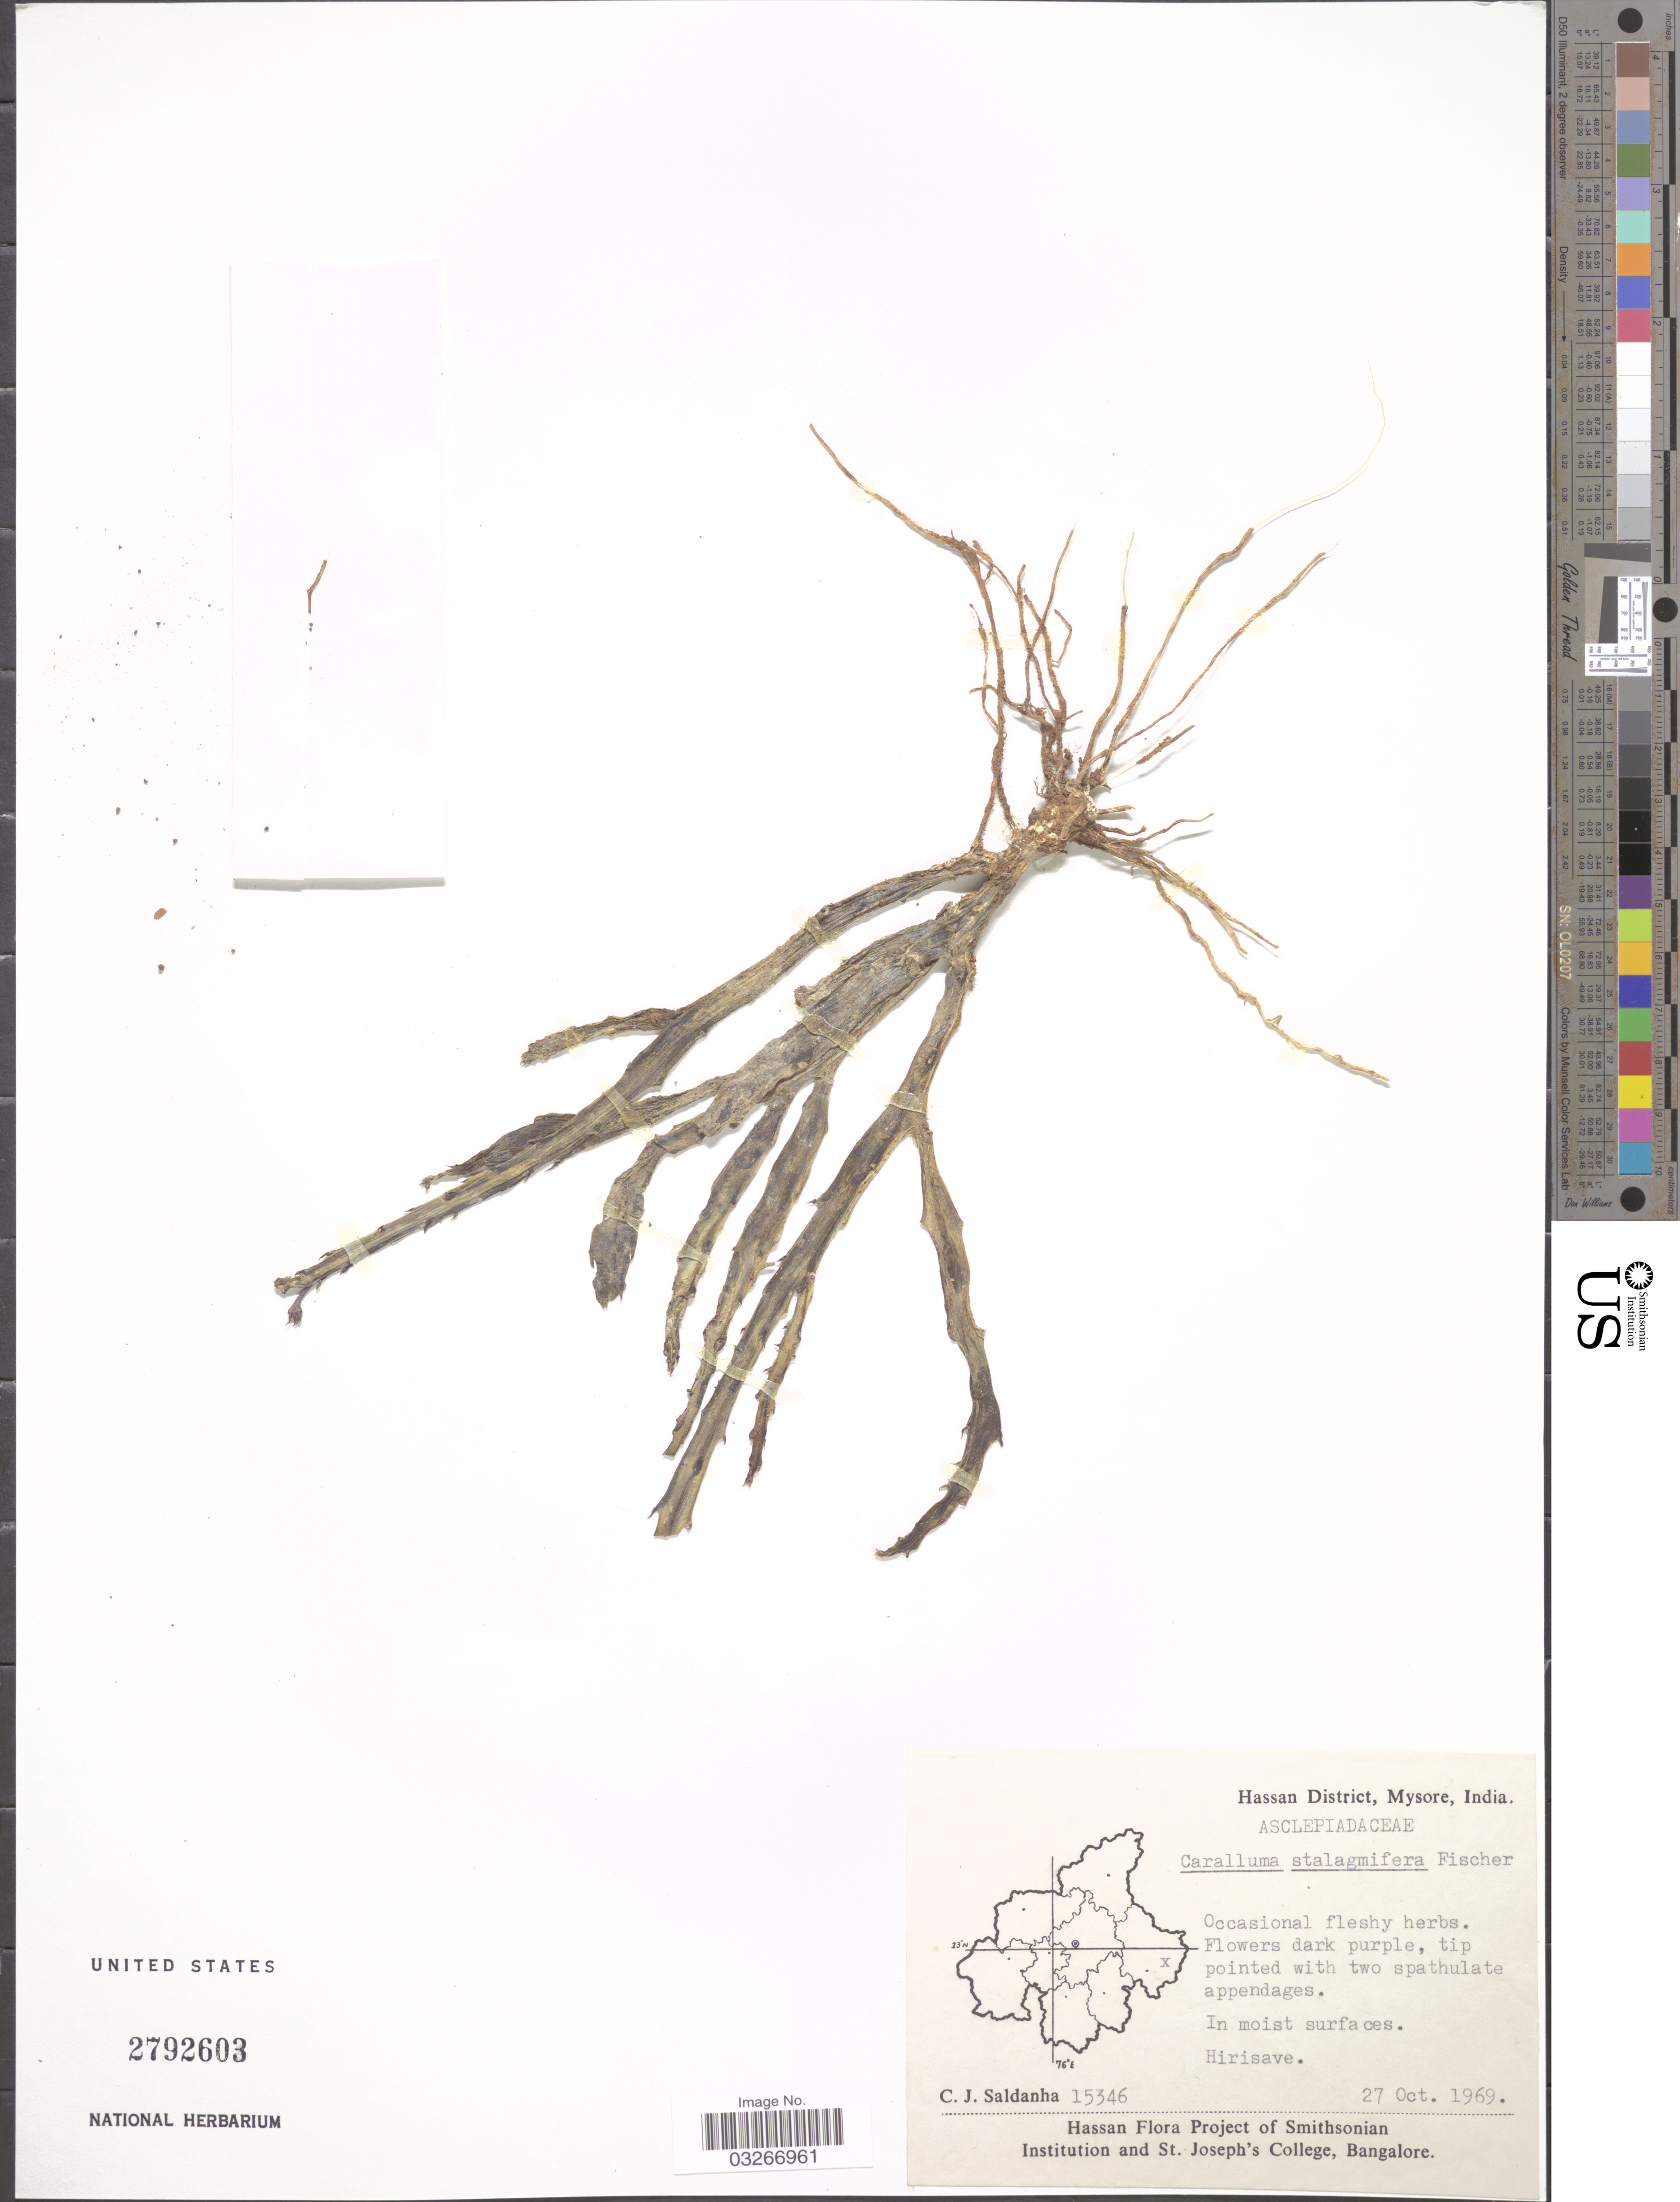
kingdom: Plantae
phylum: Tracheophyta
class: Magnoliopsida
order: Gentianales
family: Apocynaceae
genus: Caralluma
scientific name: Caralluma stalagmifera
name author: C.E.C. Fisch.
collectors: C. J. Saldanha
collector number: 15346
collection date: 1969-10-27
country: India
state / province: Karnataka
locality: Hassan District, Mysore. Hirisave.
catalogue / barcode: US 2792603